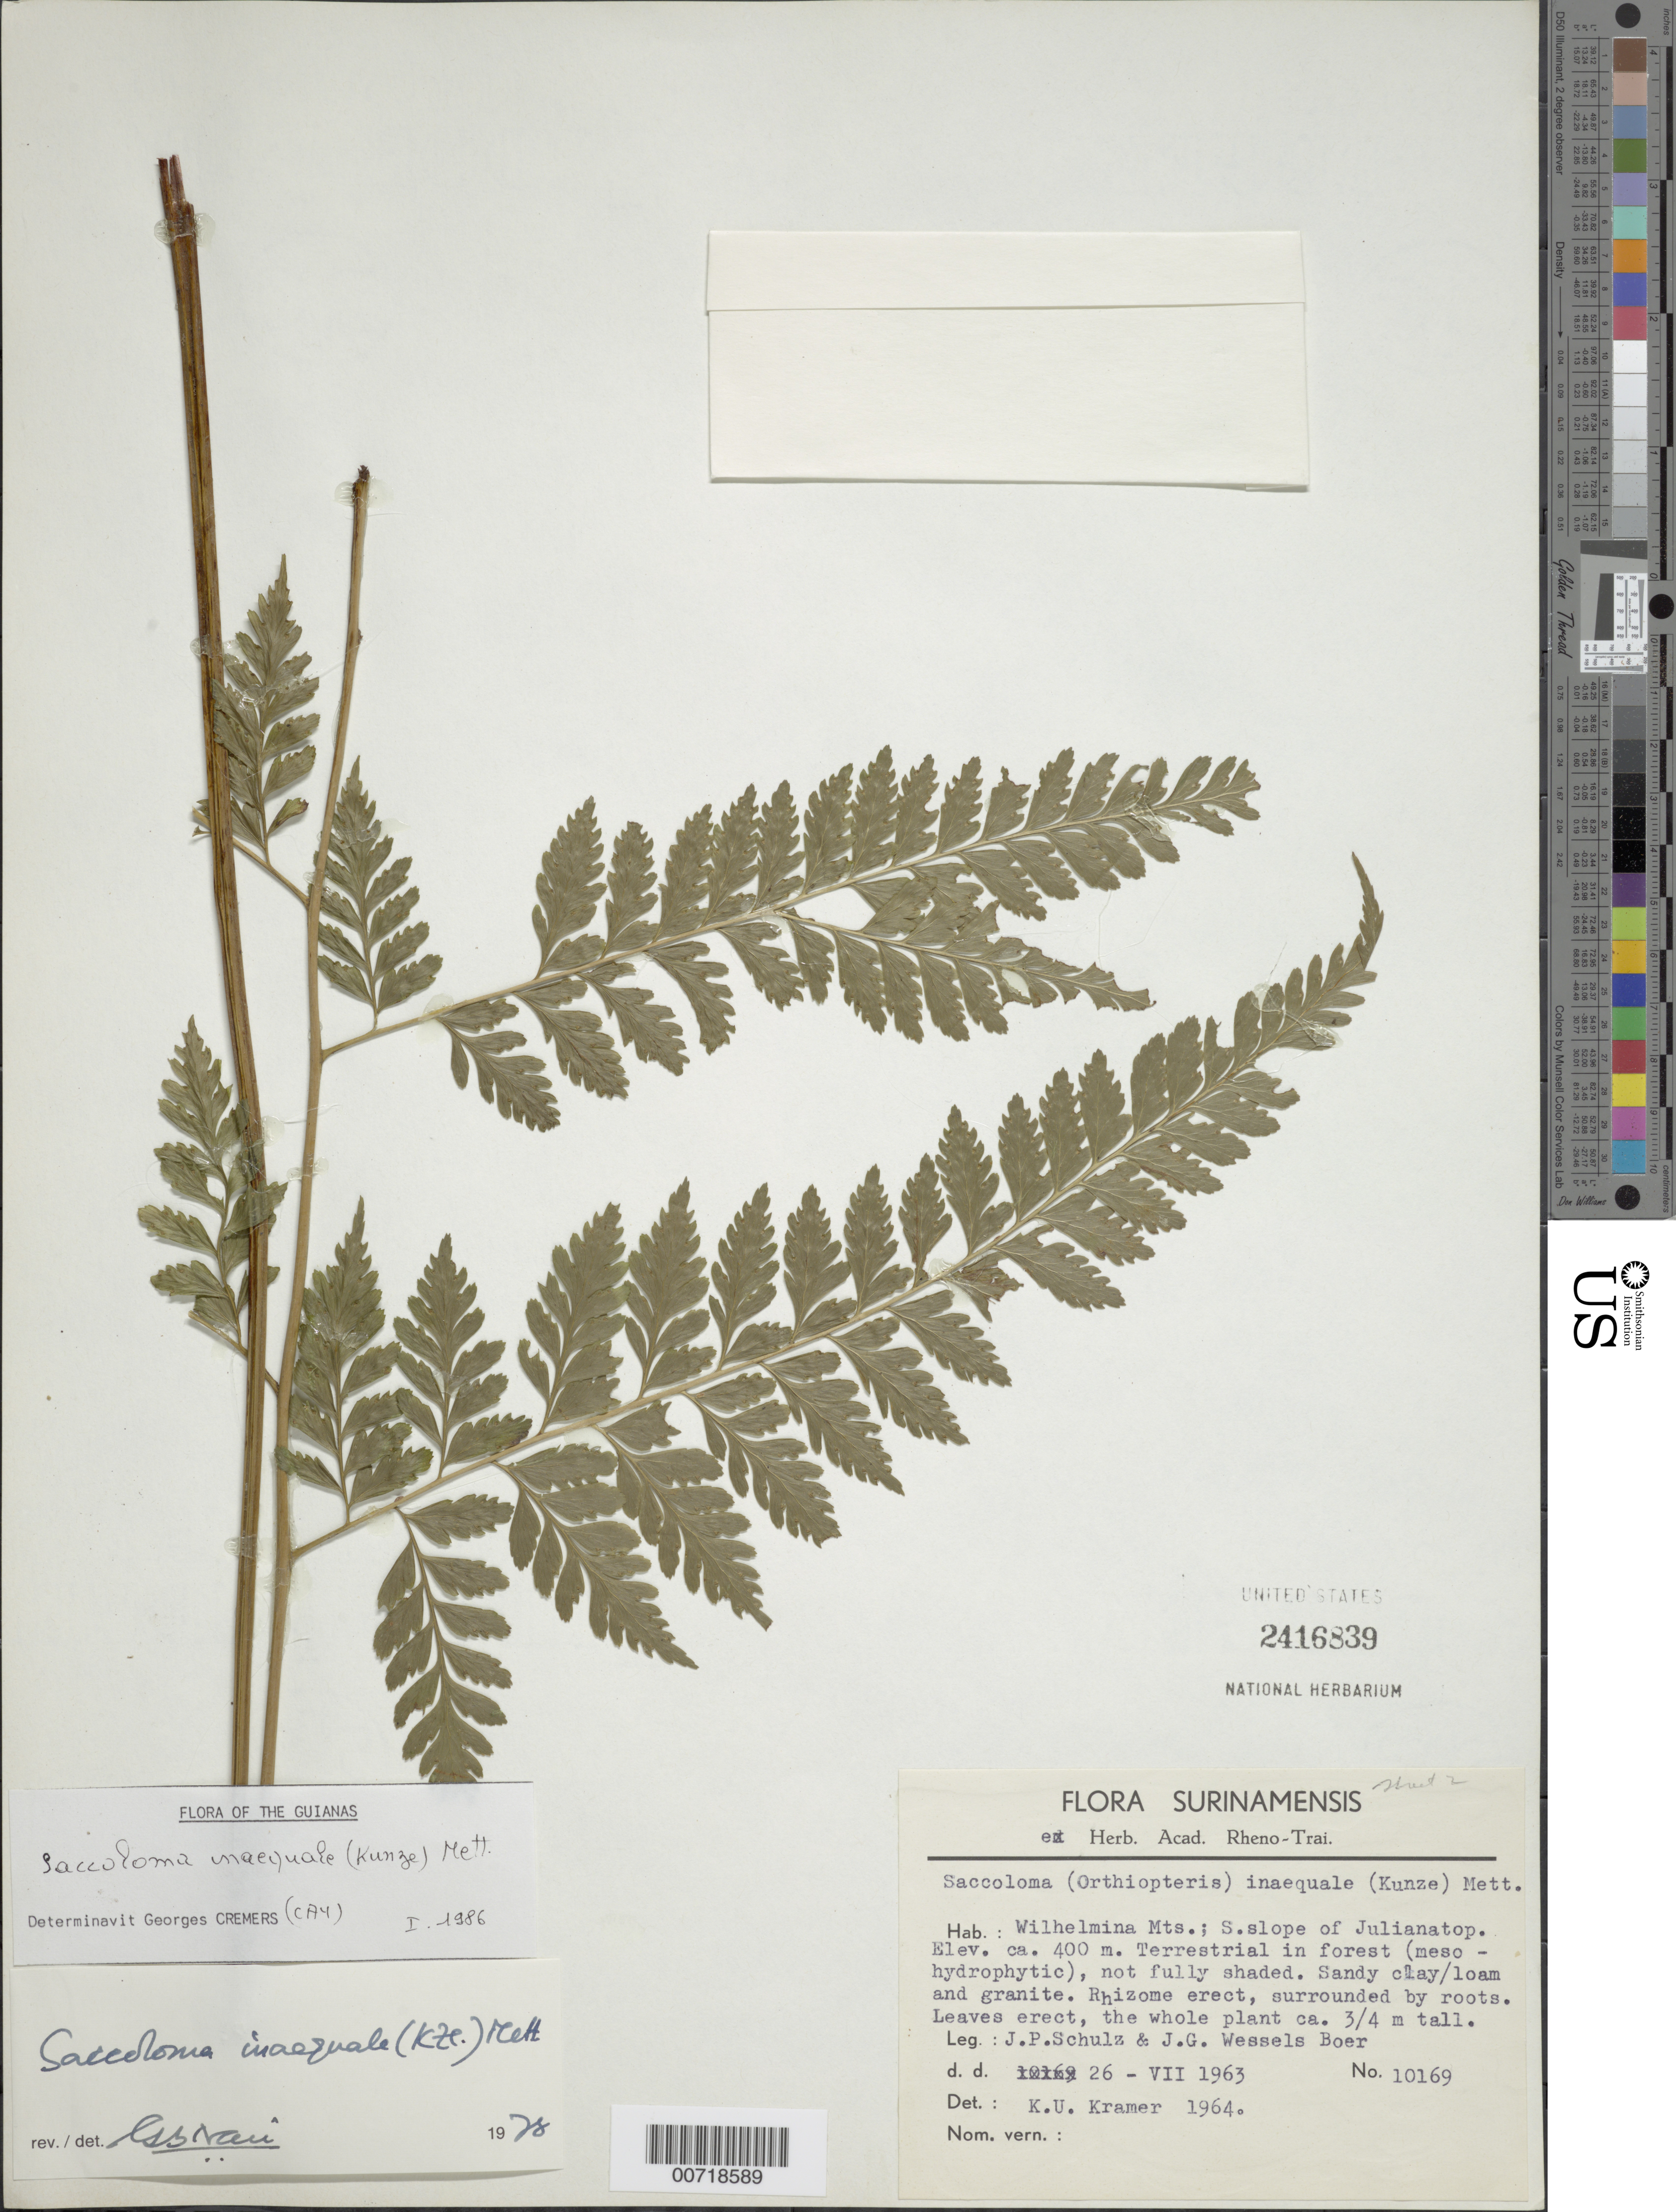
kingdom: Plantae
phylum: Tracheophyta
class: Polypodiopsida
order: Polypodiales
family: Saccolomataceae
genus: Saccoloma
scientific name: Saccoloma inaequale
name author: (Kunze) Mett.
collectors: J. P. Schulz & J. G. Wessels Boer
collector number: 10169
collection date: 1963-07-26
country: Suriname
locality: Wilhelmina Mts.; s. slope of Julianatop, Terrestrail in forest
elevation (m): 400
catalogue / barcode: US 2416839